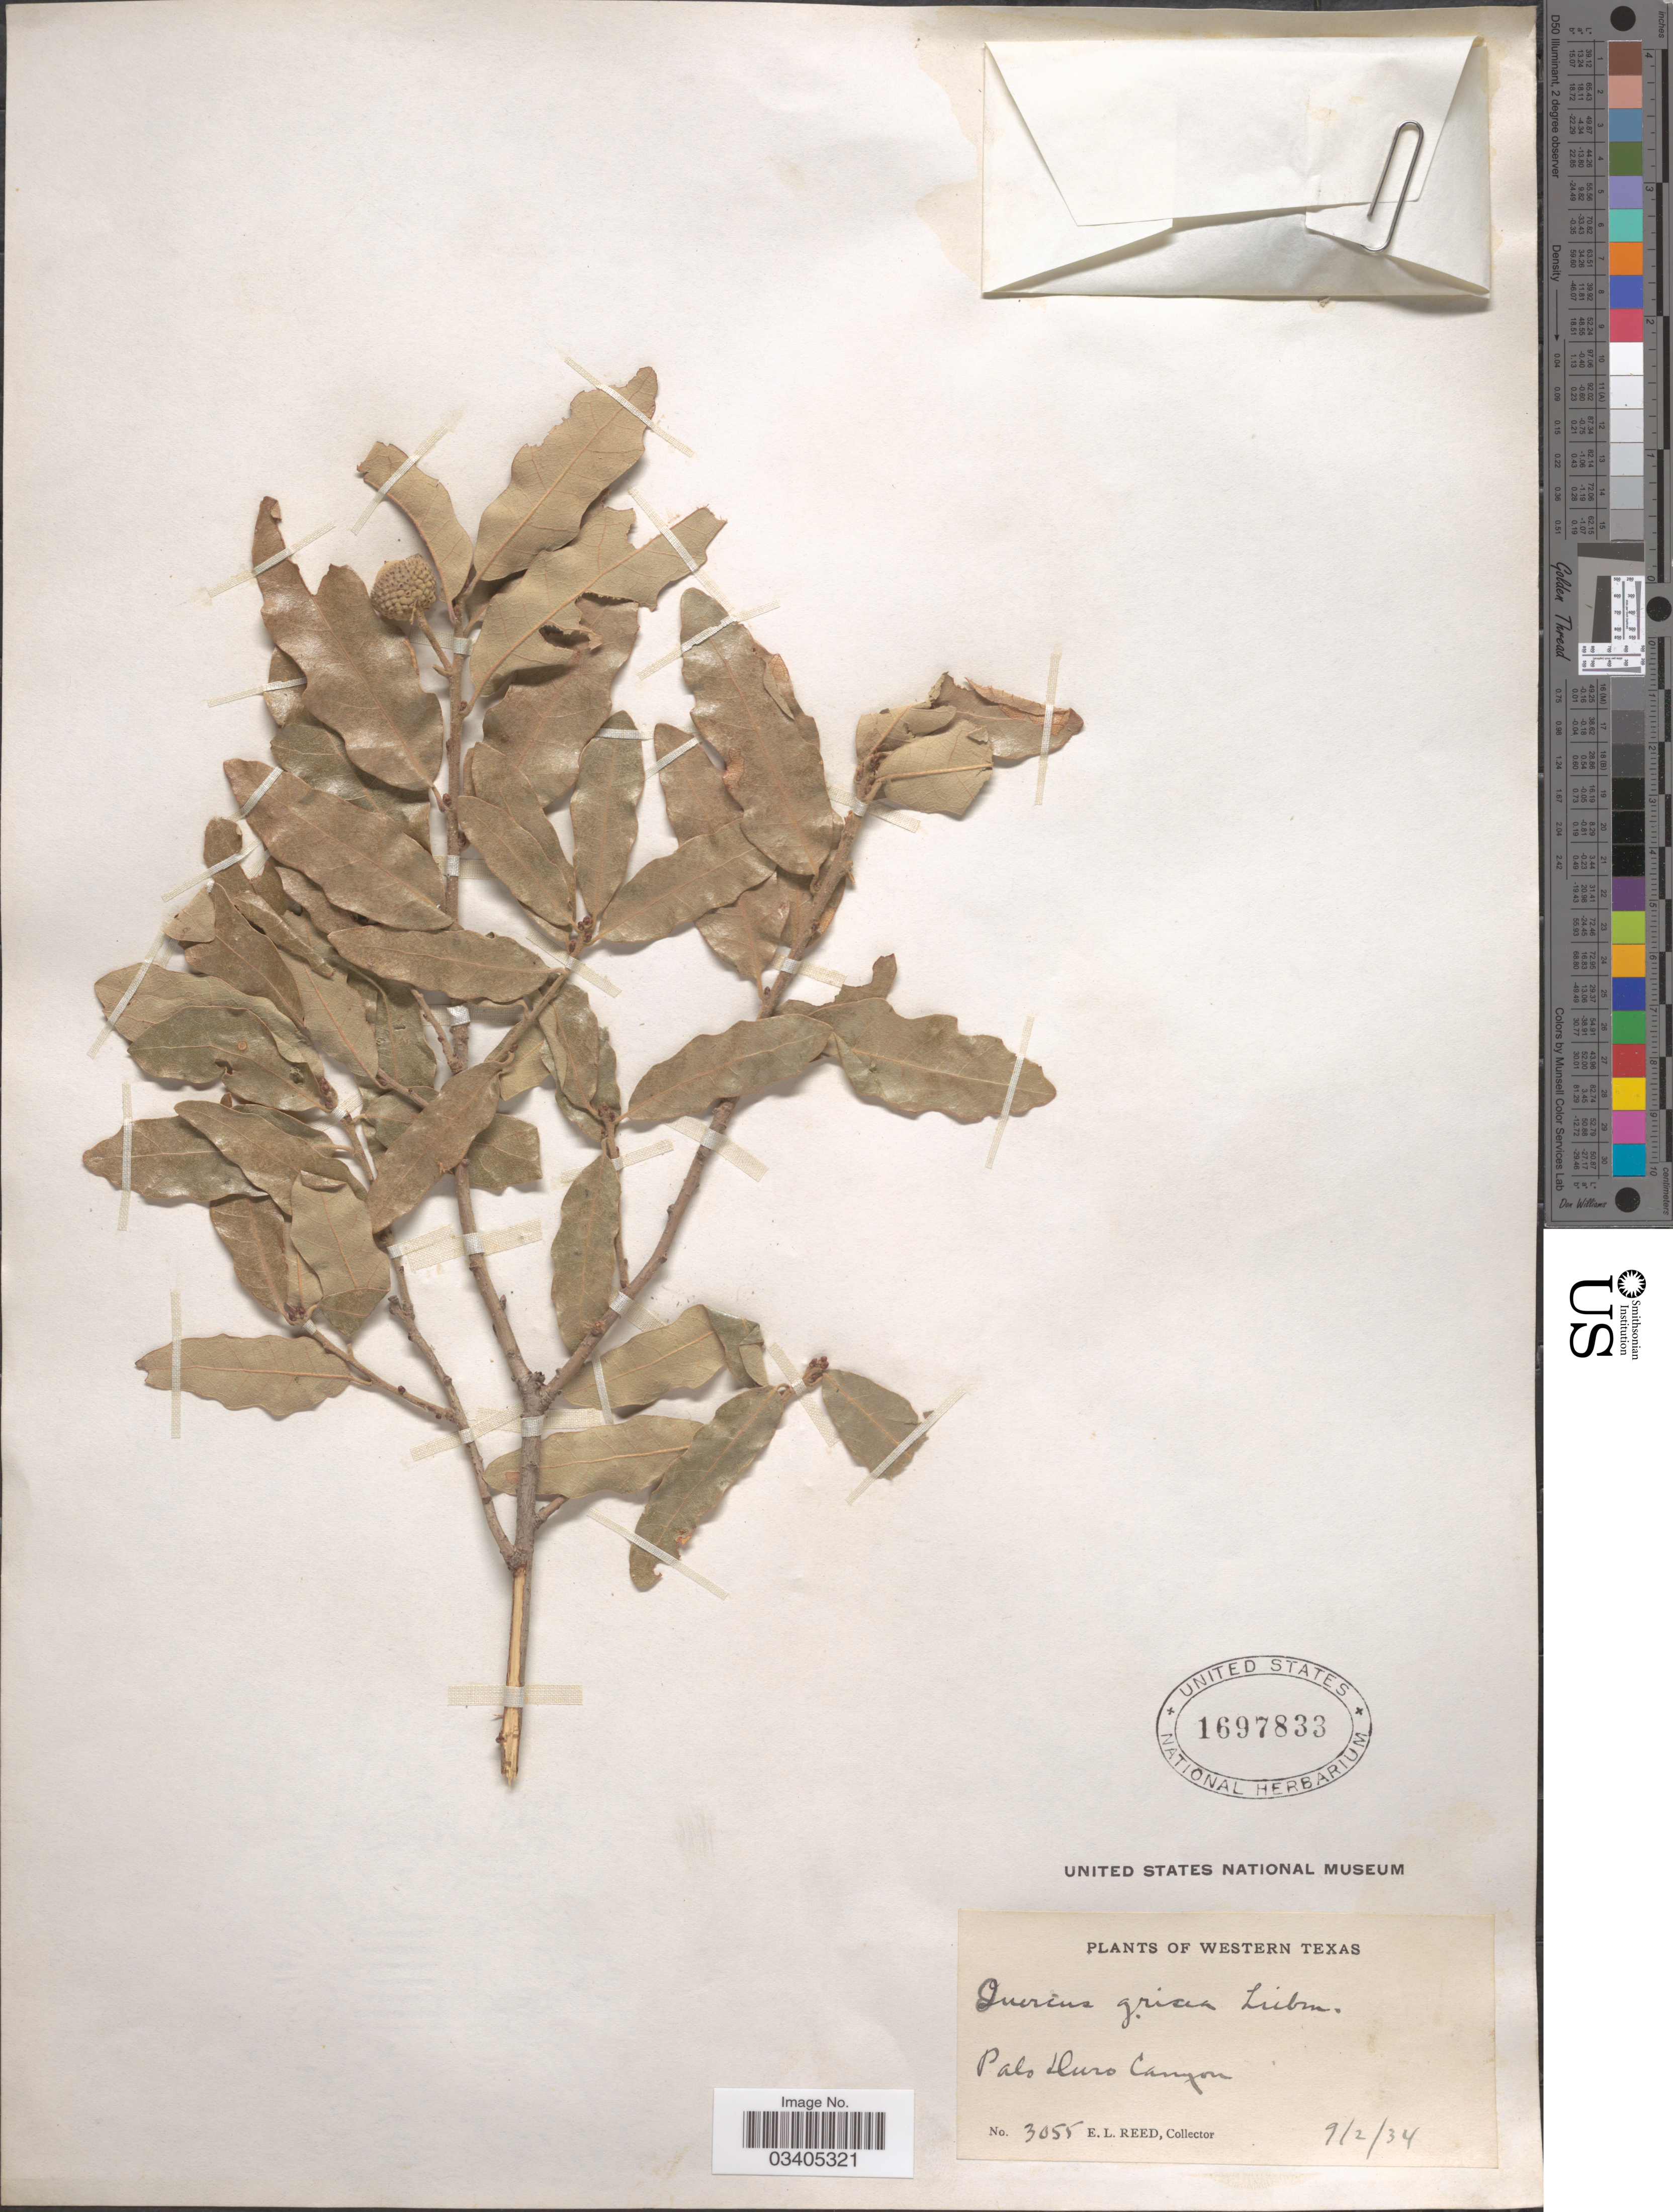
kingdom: Plantae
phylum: Tracheophyta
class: Magnoliopsida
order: Fagales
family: Fagaceae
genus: Quercus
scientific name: Quercus grisea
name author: Liebm.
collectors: E. Reed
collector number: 3055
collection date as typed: Transcribed d/m/y: 2/9/34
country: United States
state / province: Texas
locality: Western Texas. Palo Duro Canyon.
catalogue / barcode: US 1697833